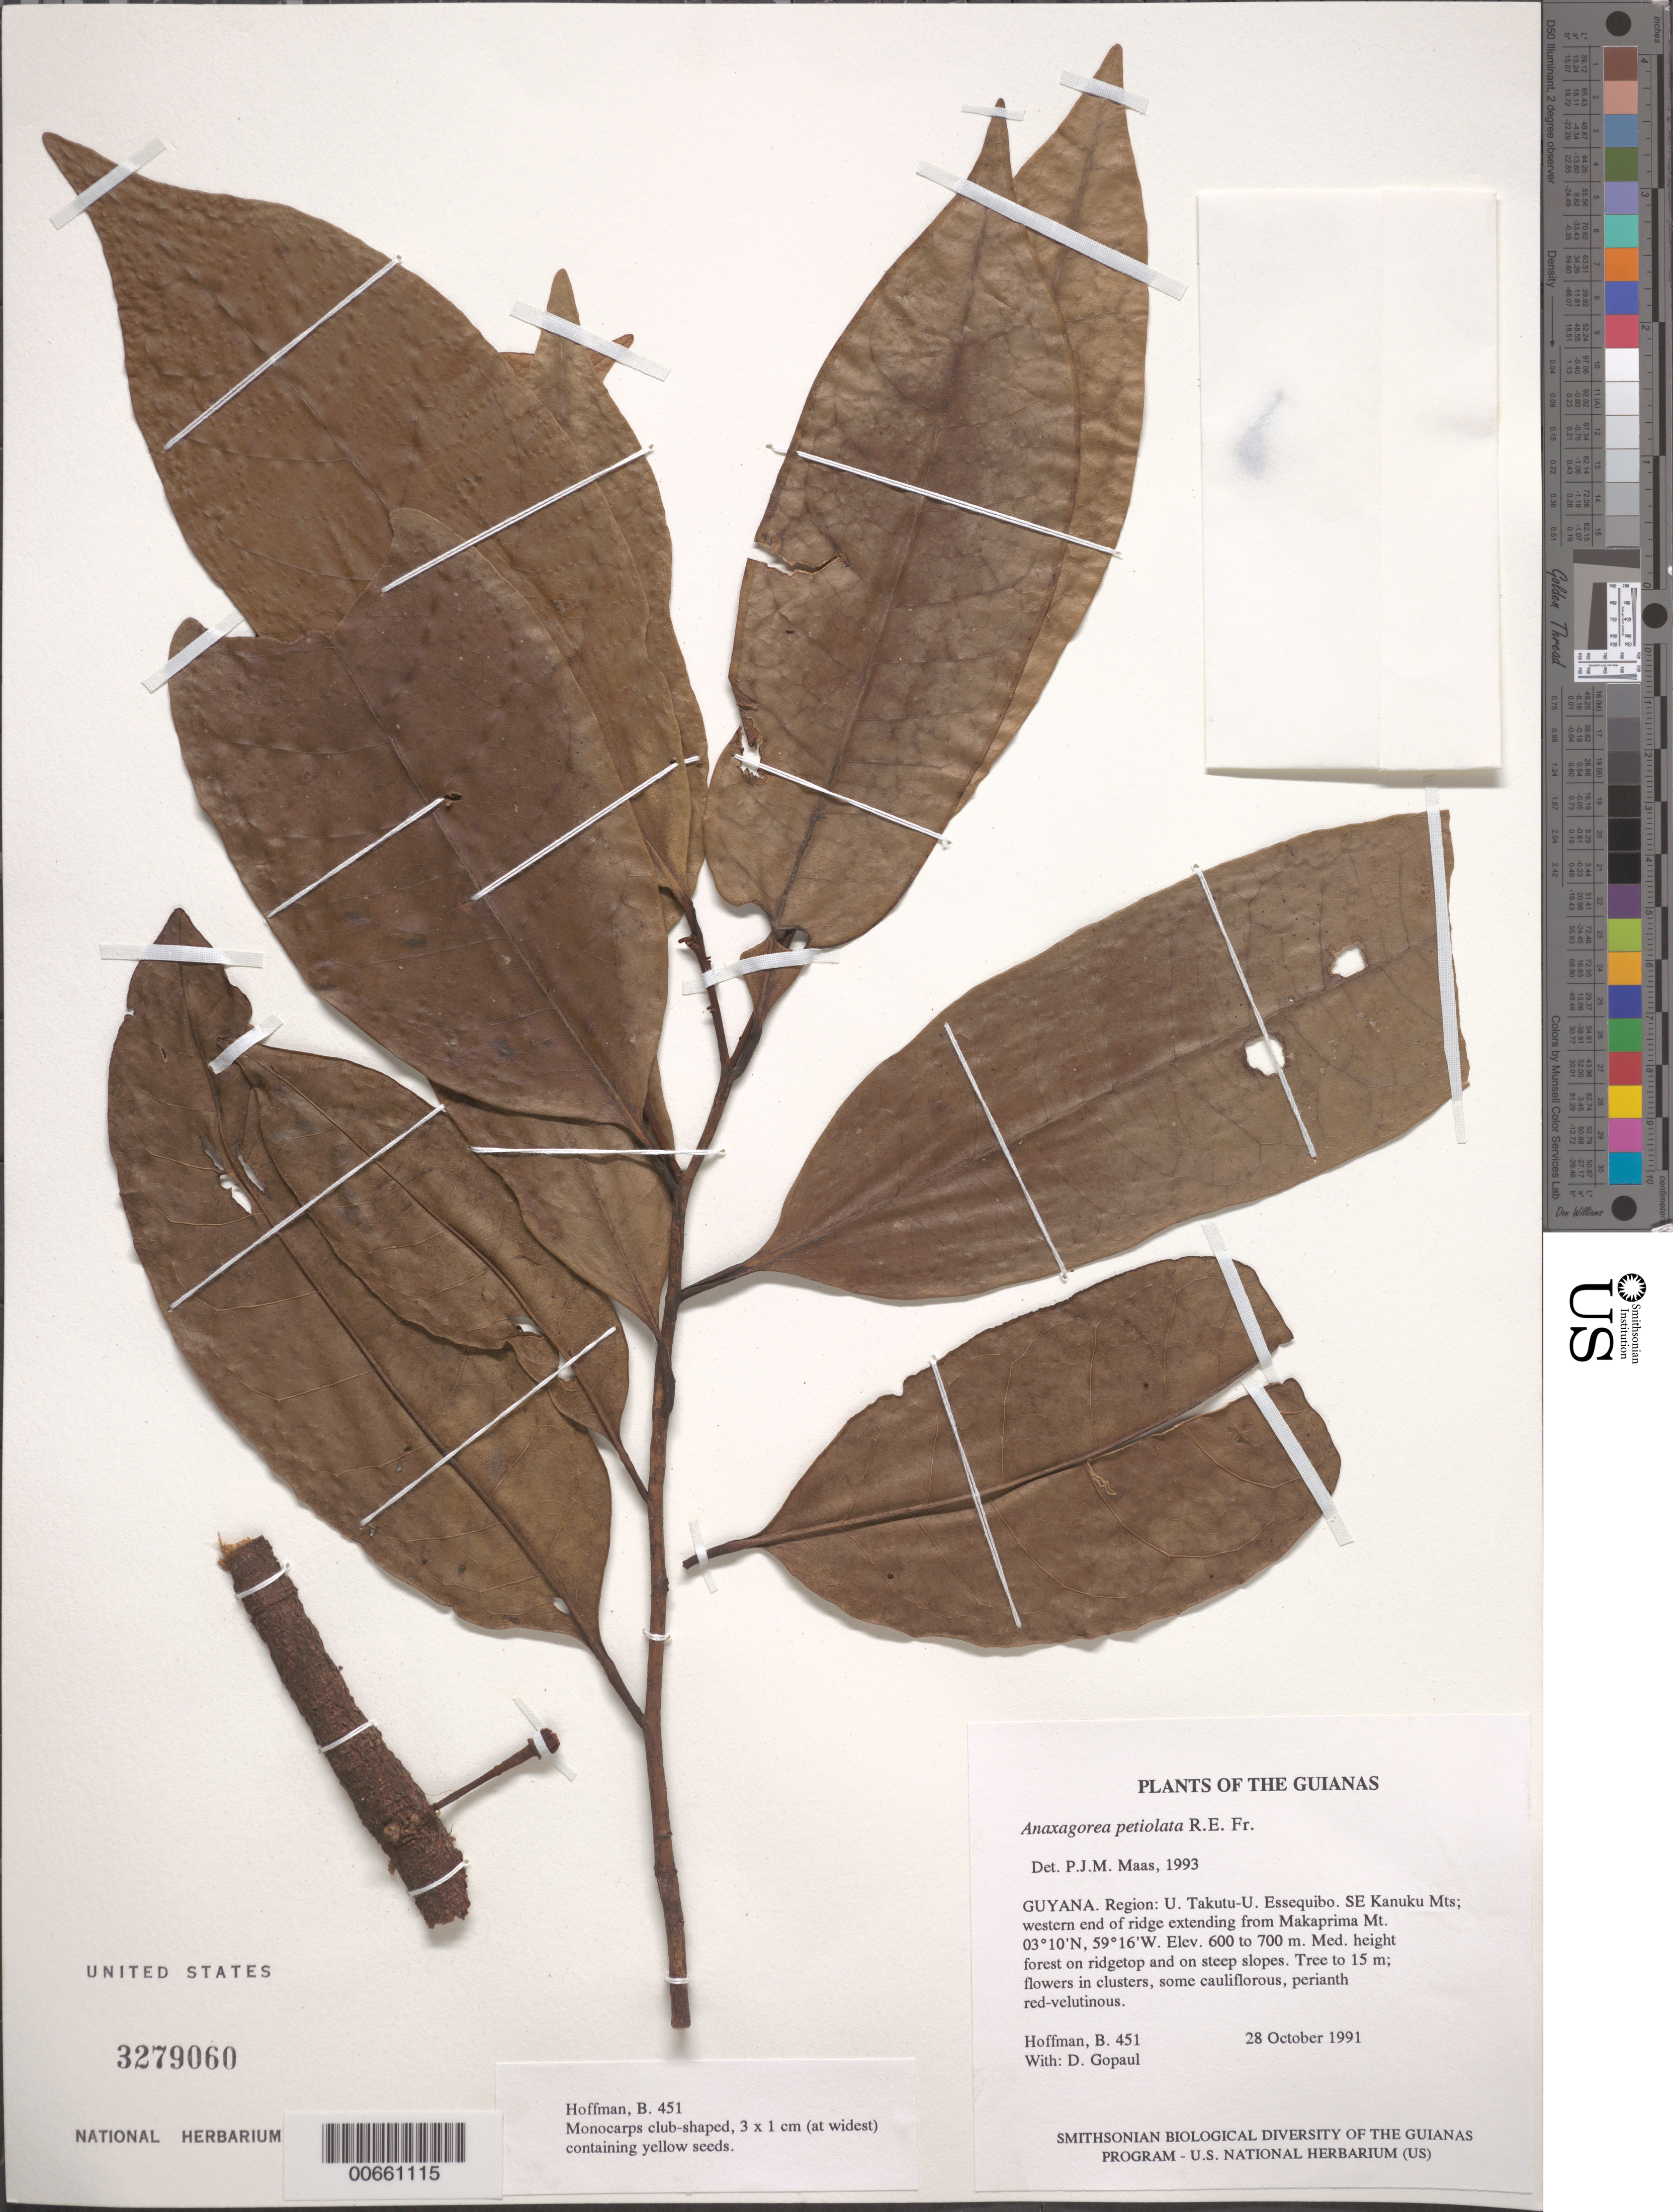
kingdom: Plantae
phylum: Tracheophyta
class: Magnoliopsida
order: Magnoliales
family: Annonaceae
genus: Anaxagorea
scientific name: Anaxagorea petiolata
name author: R.E. Fr.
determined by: Maas, Paul J. M.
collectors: B. Hoffman & D. Gopaul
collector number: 451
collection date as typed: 28 October 1991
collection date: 1991-10-28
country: Guyana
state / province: U. Takutu-U. Essequibo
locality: SE Kanuku Mts; western end of ridge extending from Makaparima Mountain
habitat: Med. height forest on ridgetop and on steep slopes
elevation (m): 600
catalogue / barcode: US 3279060